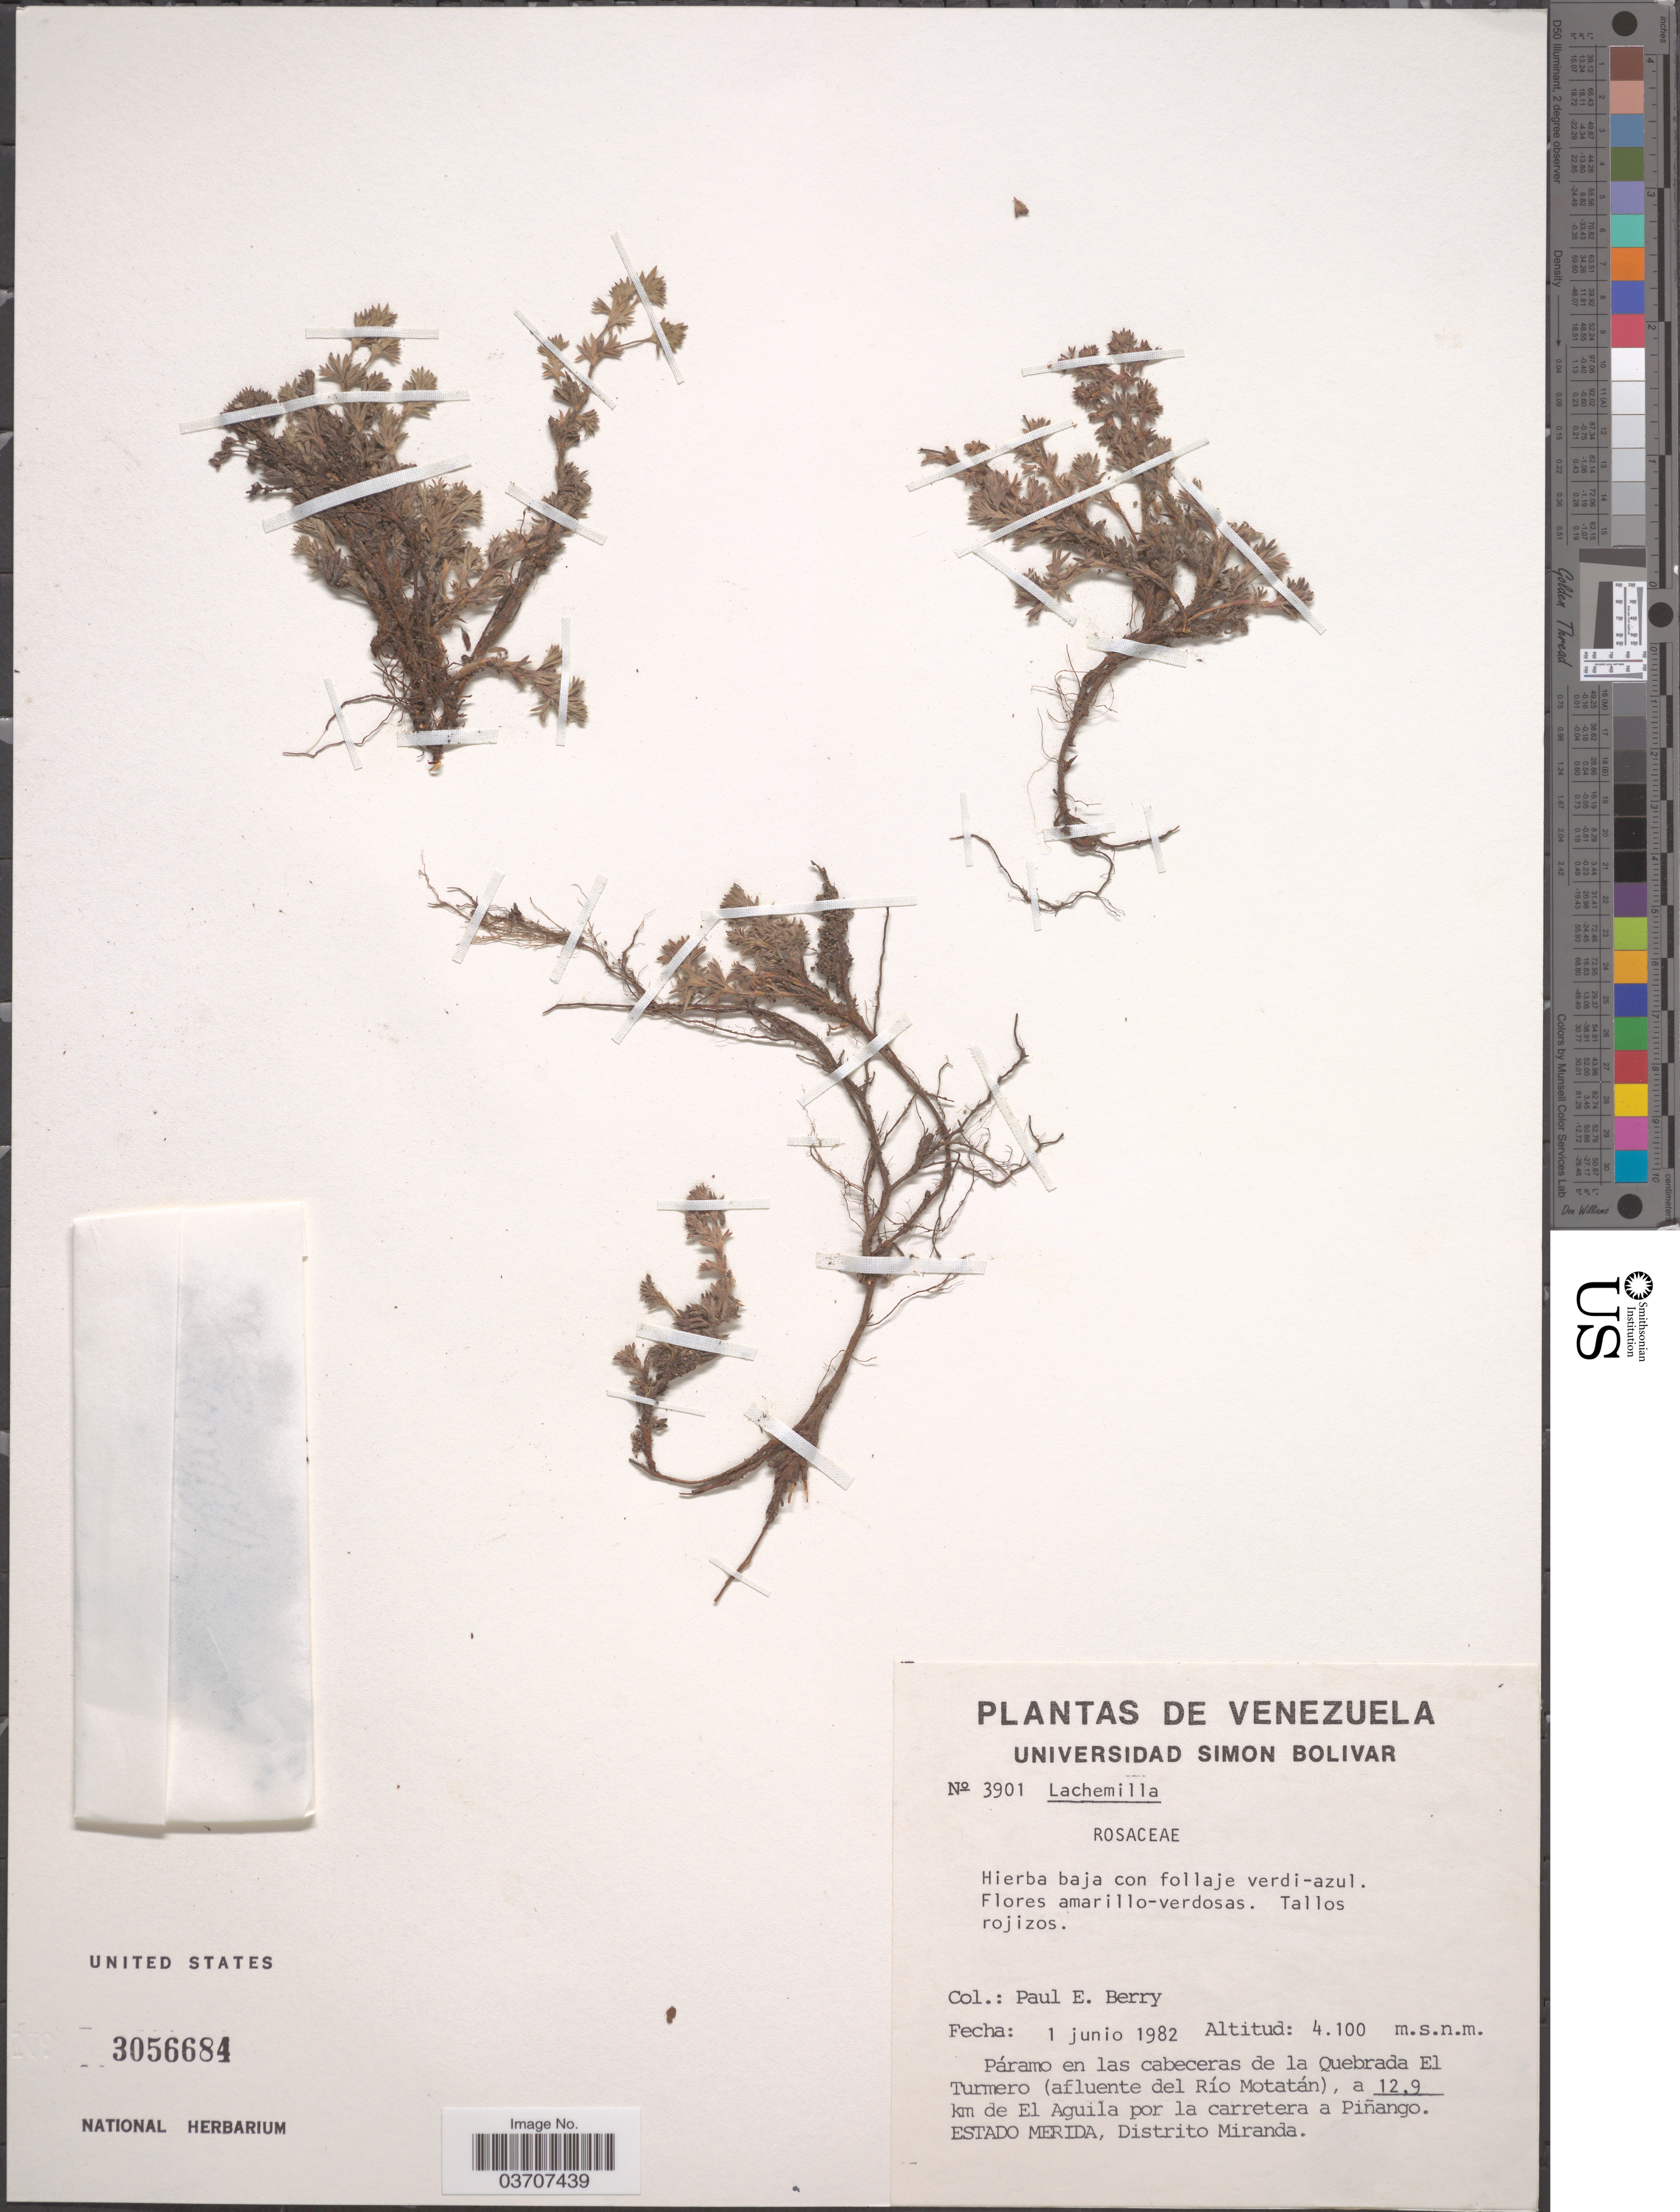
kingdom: Plantae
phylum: Tracheophyta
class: Magnoliopsida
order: Rosales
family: Rosaceae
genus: Lachemilla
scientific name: Lachemilla sp.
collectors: P. E. Berry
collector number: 3901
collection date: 1982-06-01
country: Venezuela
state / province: Merida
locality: Páramo en las cabeceras de la Quebrada El Turmero (afluente del Río Motatán), a 12,9 km del El Aguila por la carretera a Piñango. Distrito Miranda.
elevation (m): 4100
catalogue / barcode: US 3056684